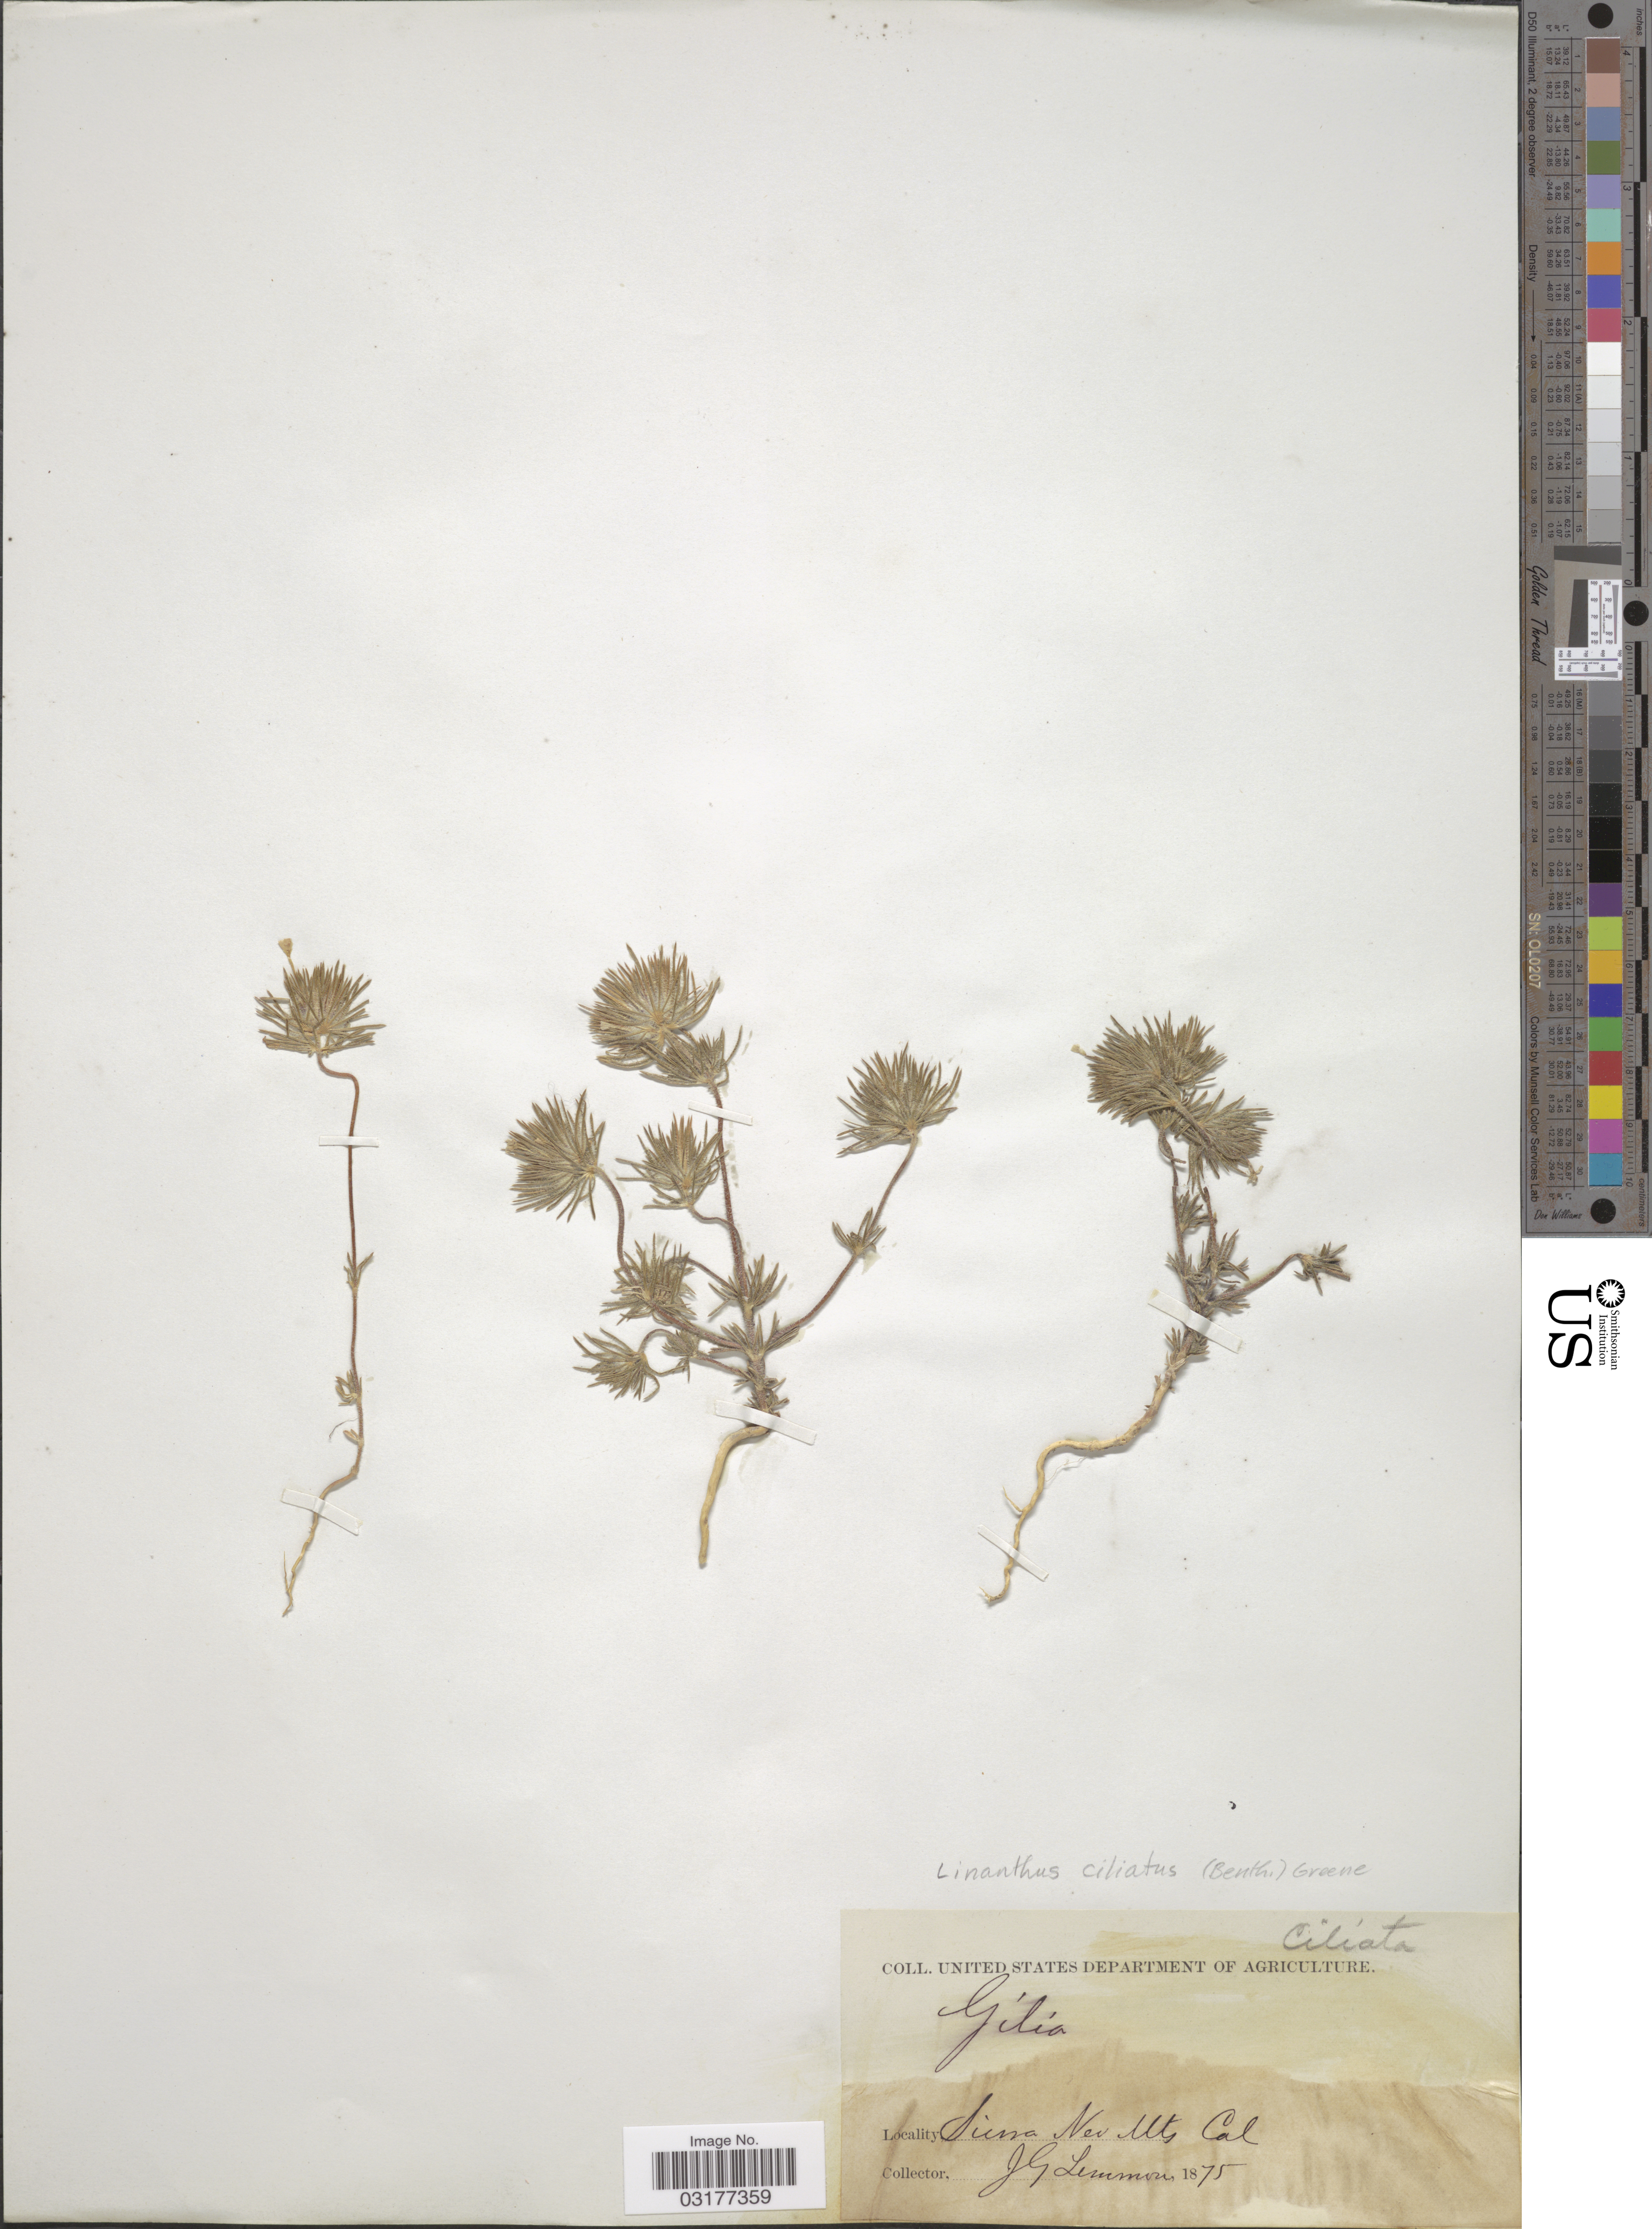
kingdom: Plantae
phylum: Tracheophyta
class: Magnoliopsida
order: Ericales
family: Polemoniaceae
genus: Leptosiphon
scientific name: Leptosiphon ciliatus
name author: (Benth.) Jeps.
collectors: J. Lemmon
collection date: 1875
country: United States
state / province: California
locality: Sierra Nev Mts.